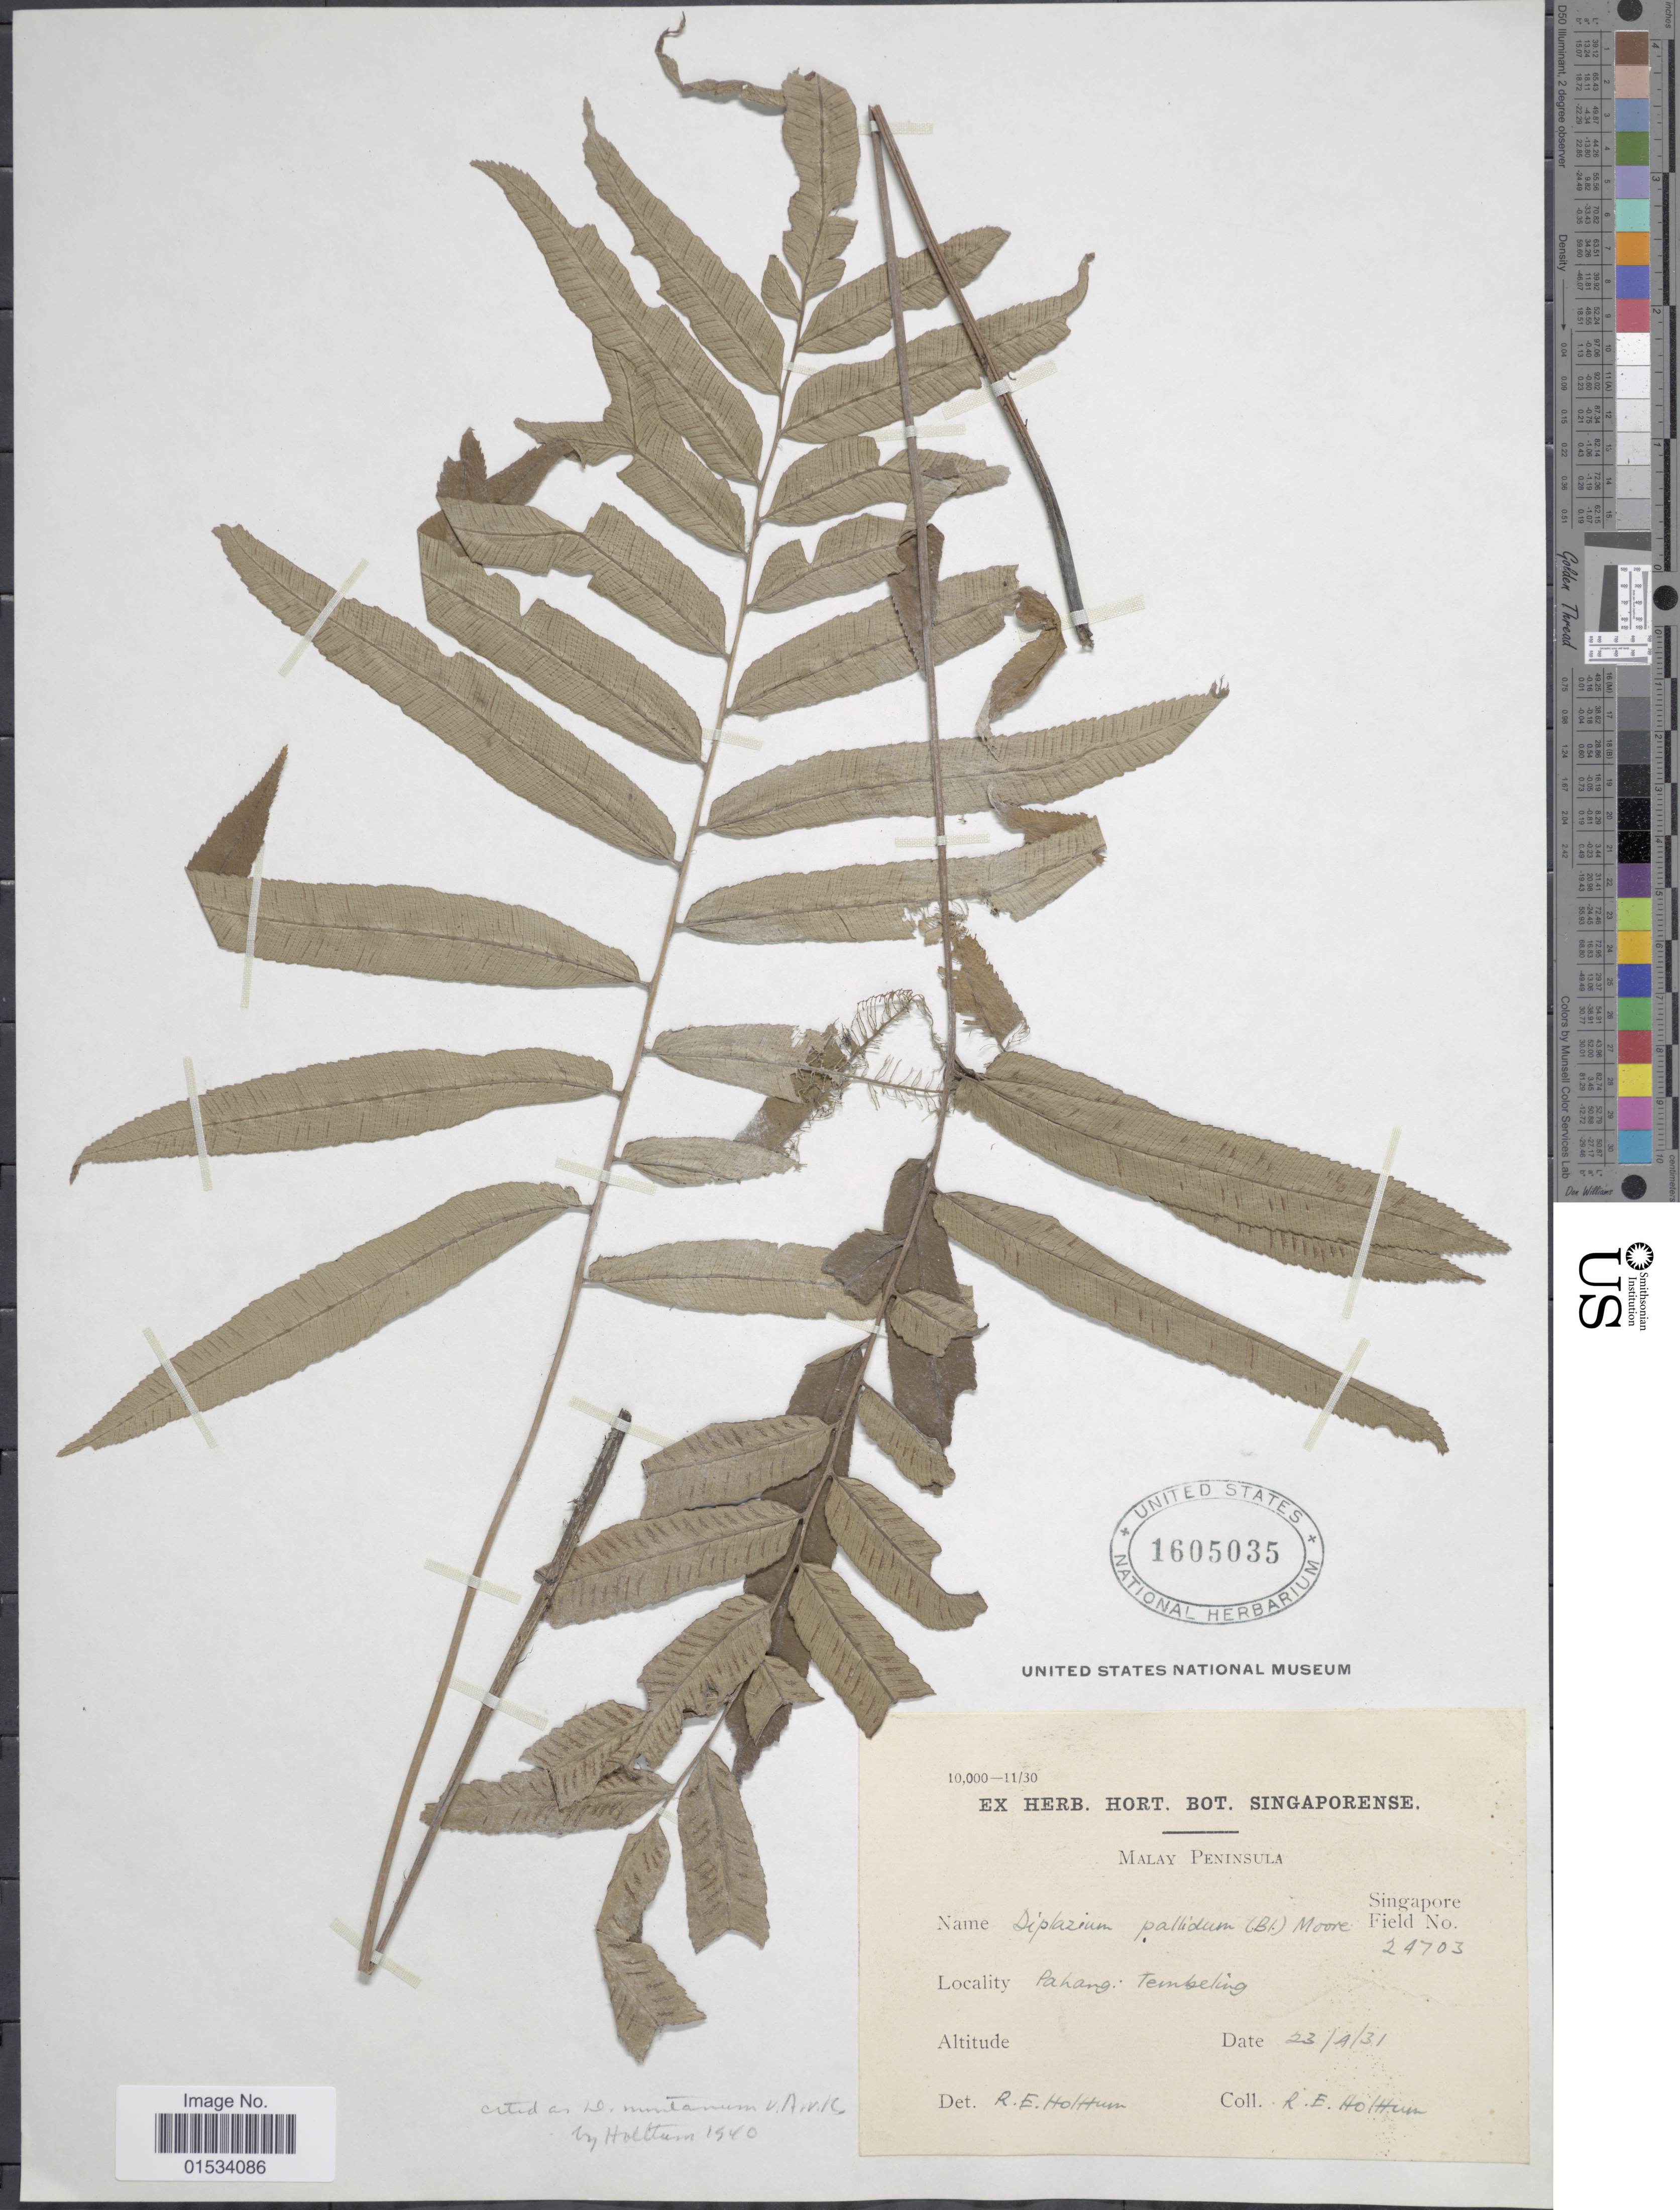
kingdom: Plantae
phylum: Tracheophyta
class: Polypodiopsida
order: Polypodiales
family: Athyriaceae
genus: Diplazium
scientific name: Diplazium montanum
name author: Alderw.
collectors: R. E. Holttum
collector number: Singapore Field 24703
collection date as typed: Transcribed d/m/y: 20/4/31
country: Malaysia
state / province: Pahang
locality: Tembeling, Malay Peninsula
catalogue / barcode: US 1605035